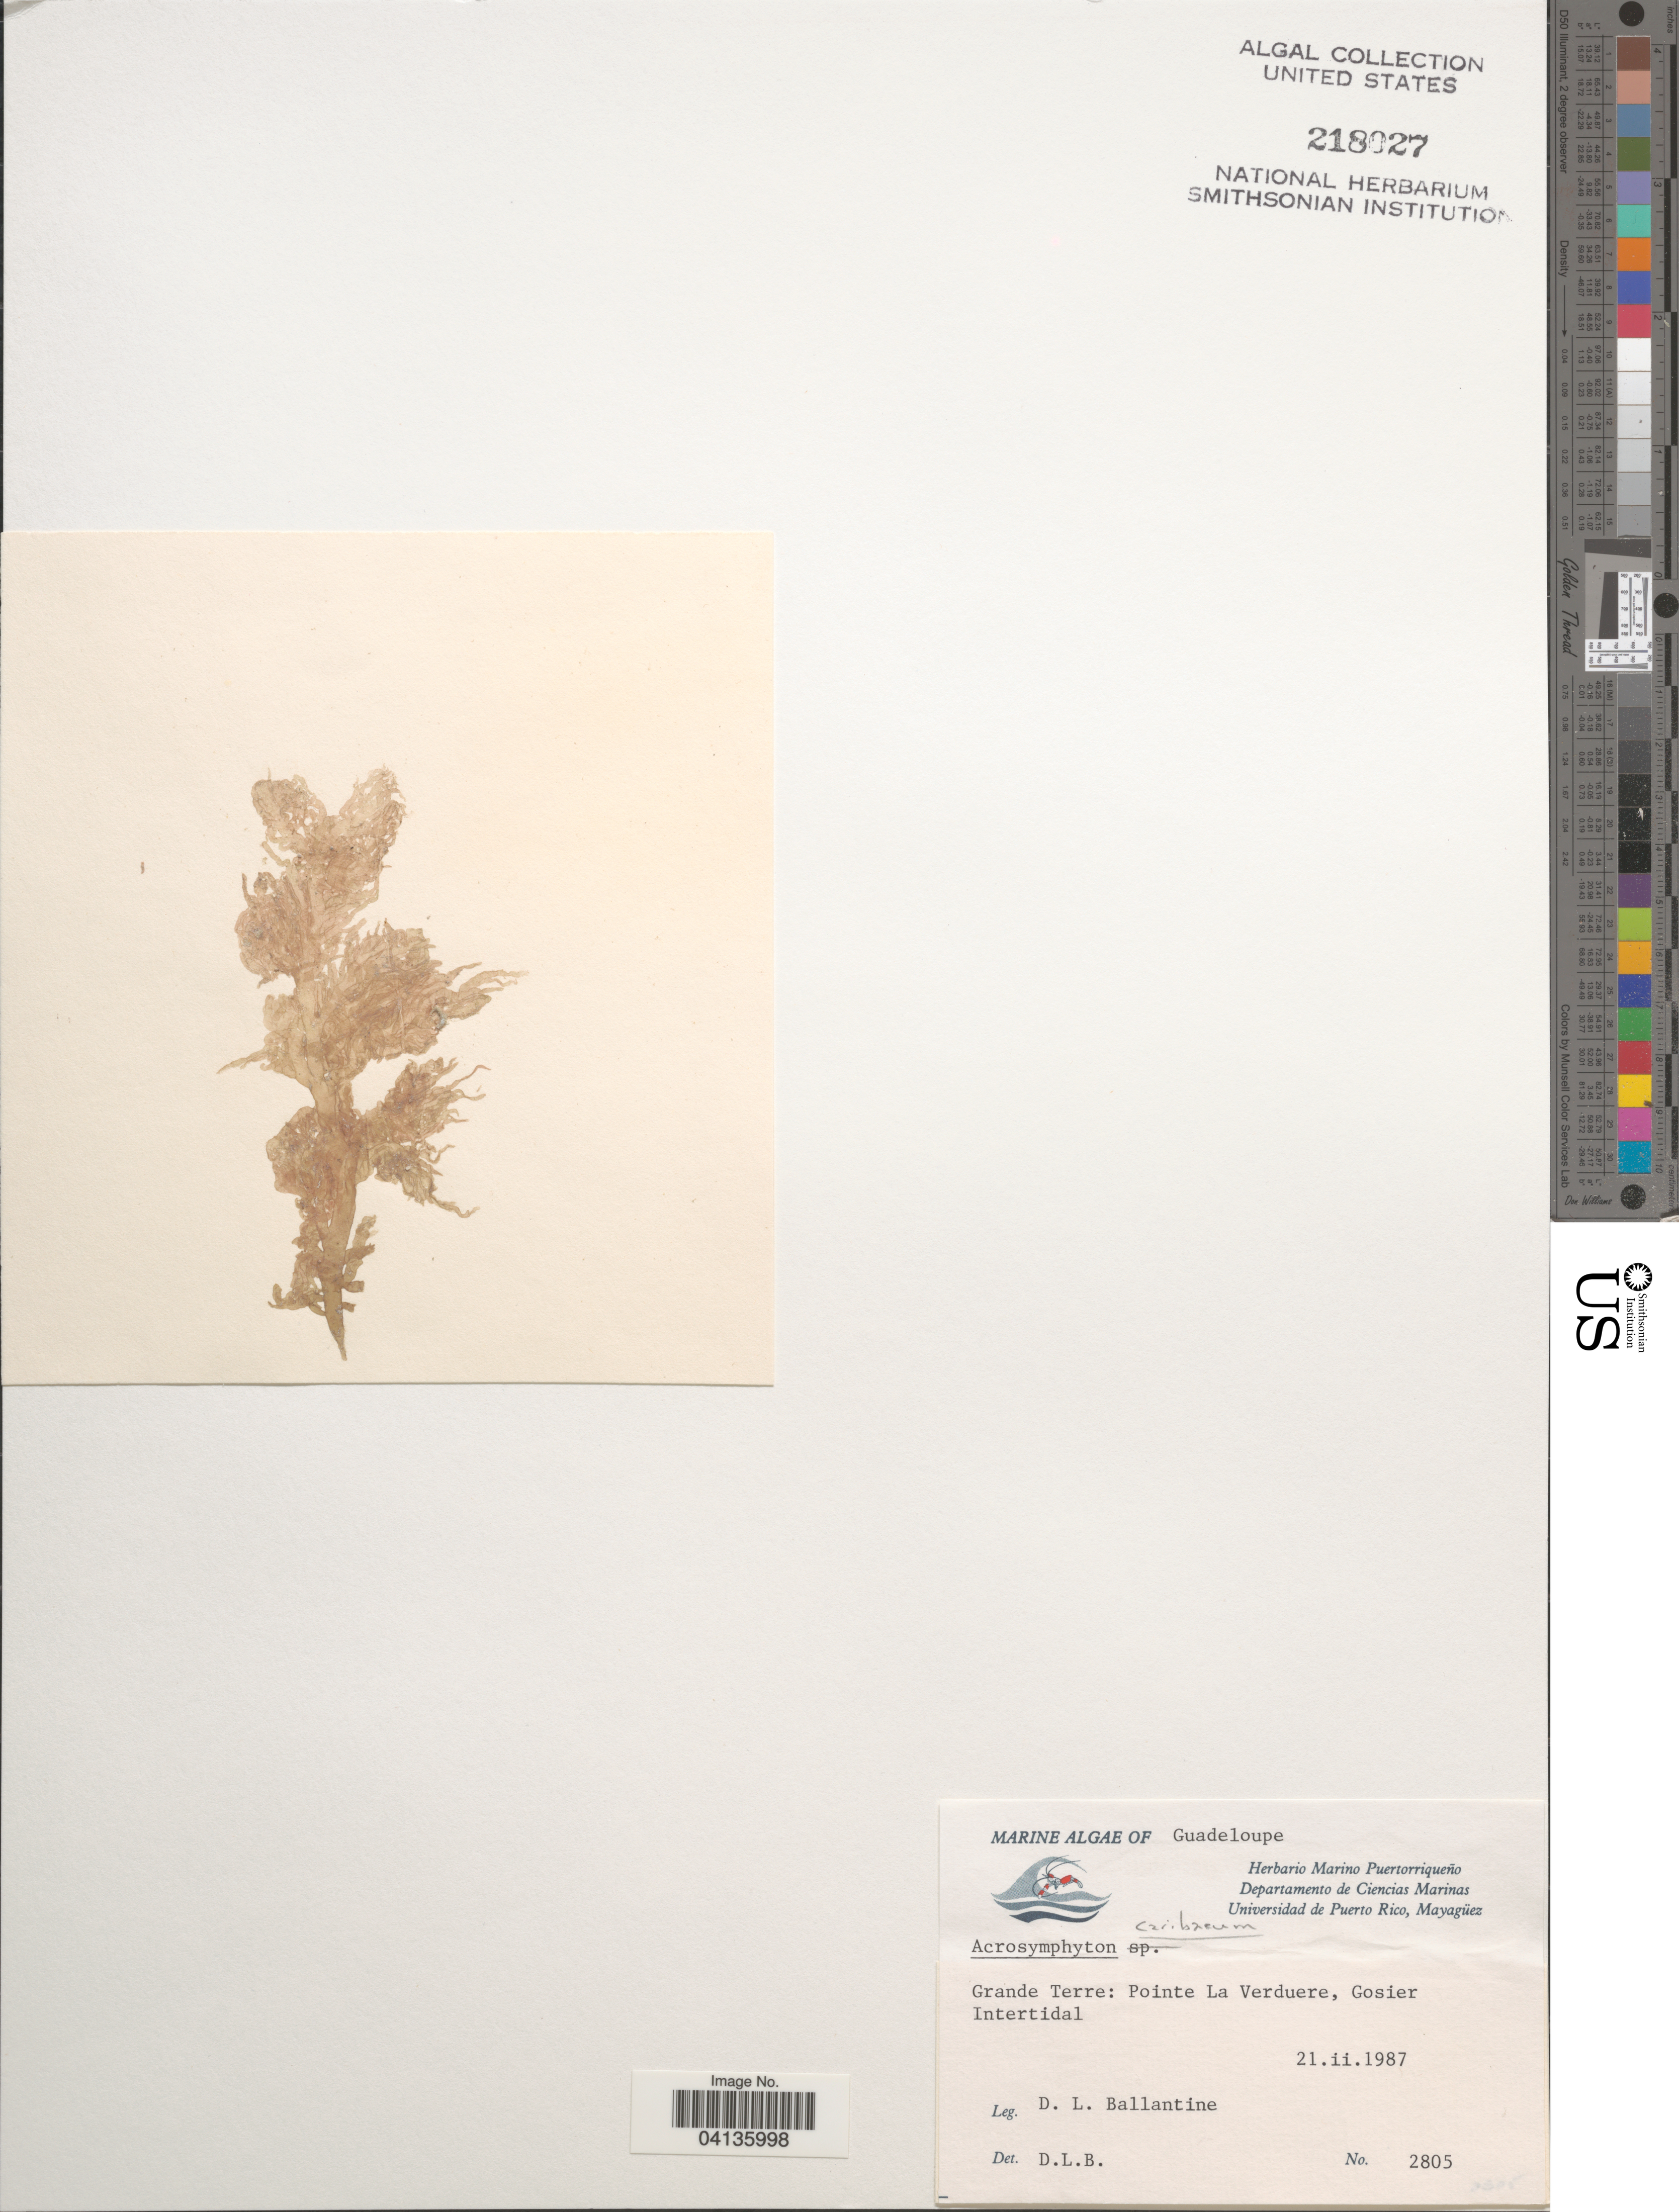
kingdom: Plantae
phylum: Rhodophyta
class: Florideophyceae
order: Acrosymphytales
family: Acrosymphytaceae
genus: Acrosymphyton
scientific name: Acrosymphyton caribaeum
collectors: D.L. Ballantine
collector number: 2805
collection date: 1987-02-21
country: Guadeloupe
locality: Grande Terre: Pointe La Verduere, Gosier Intertidal.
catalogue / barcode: US 218027